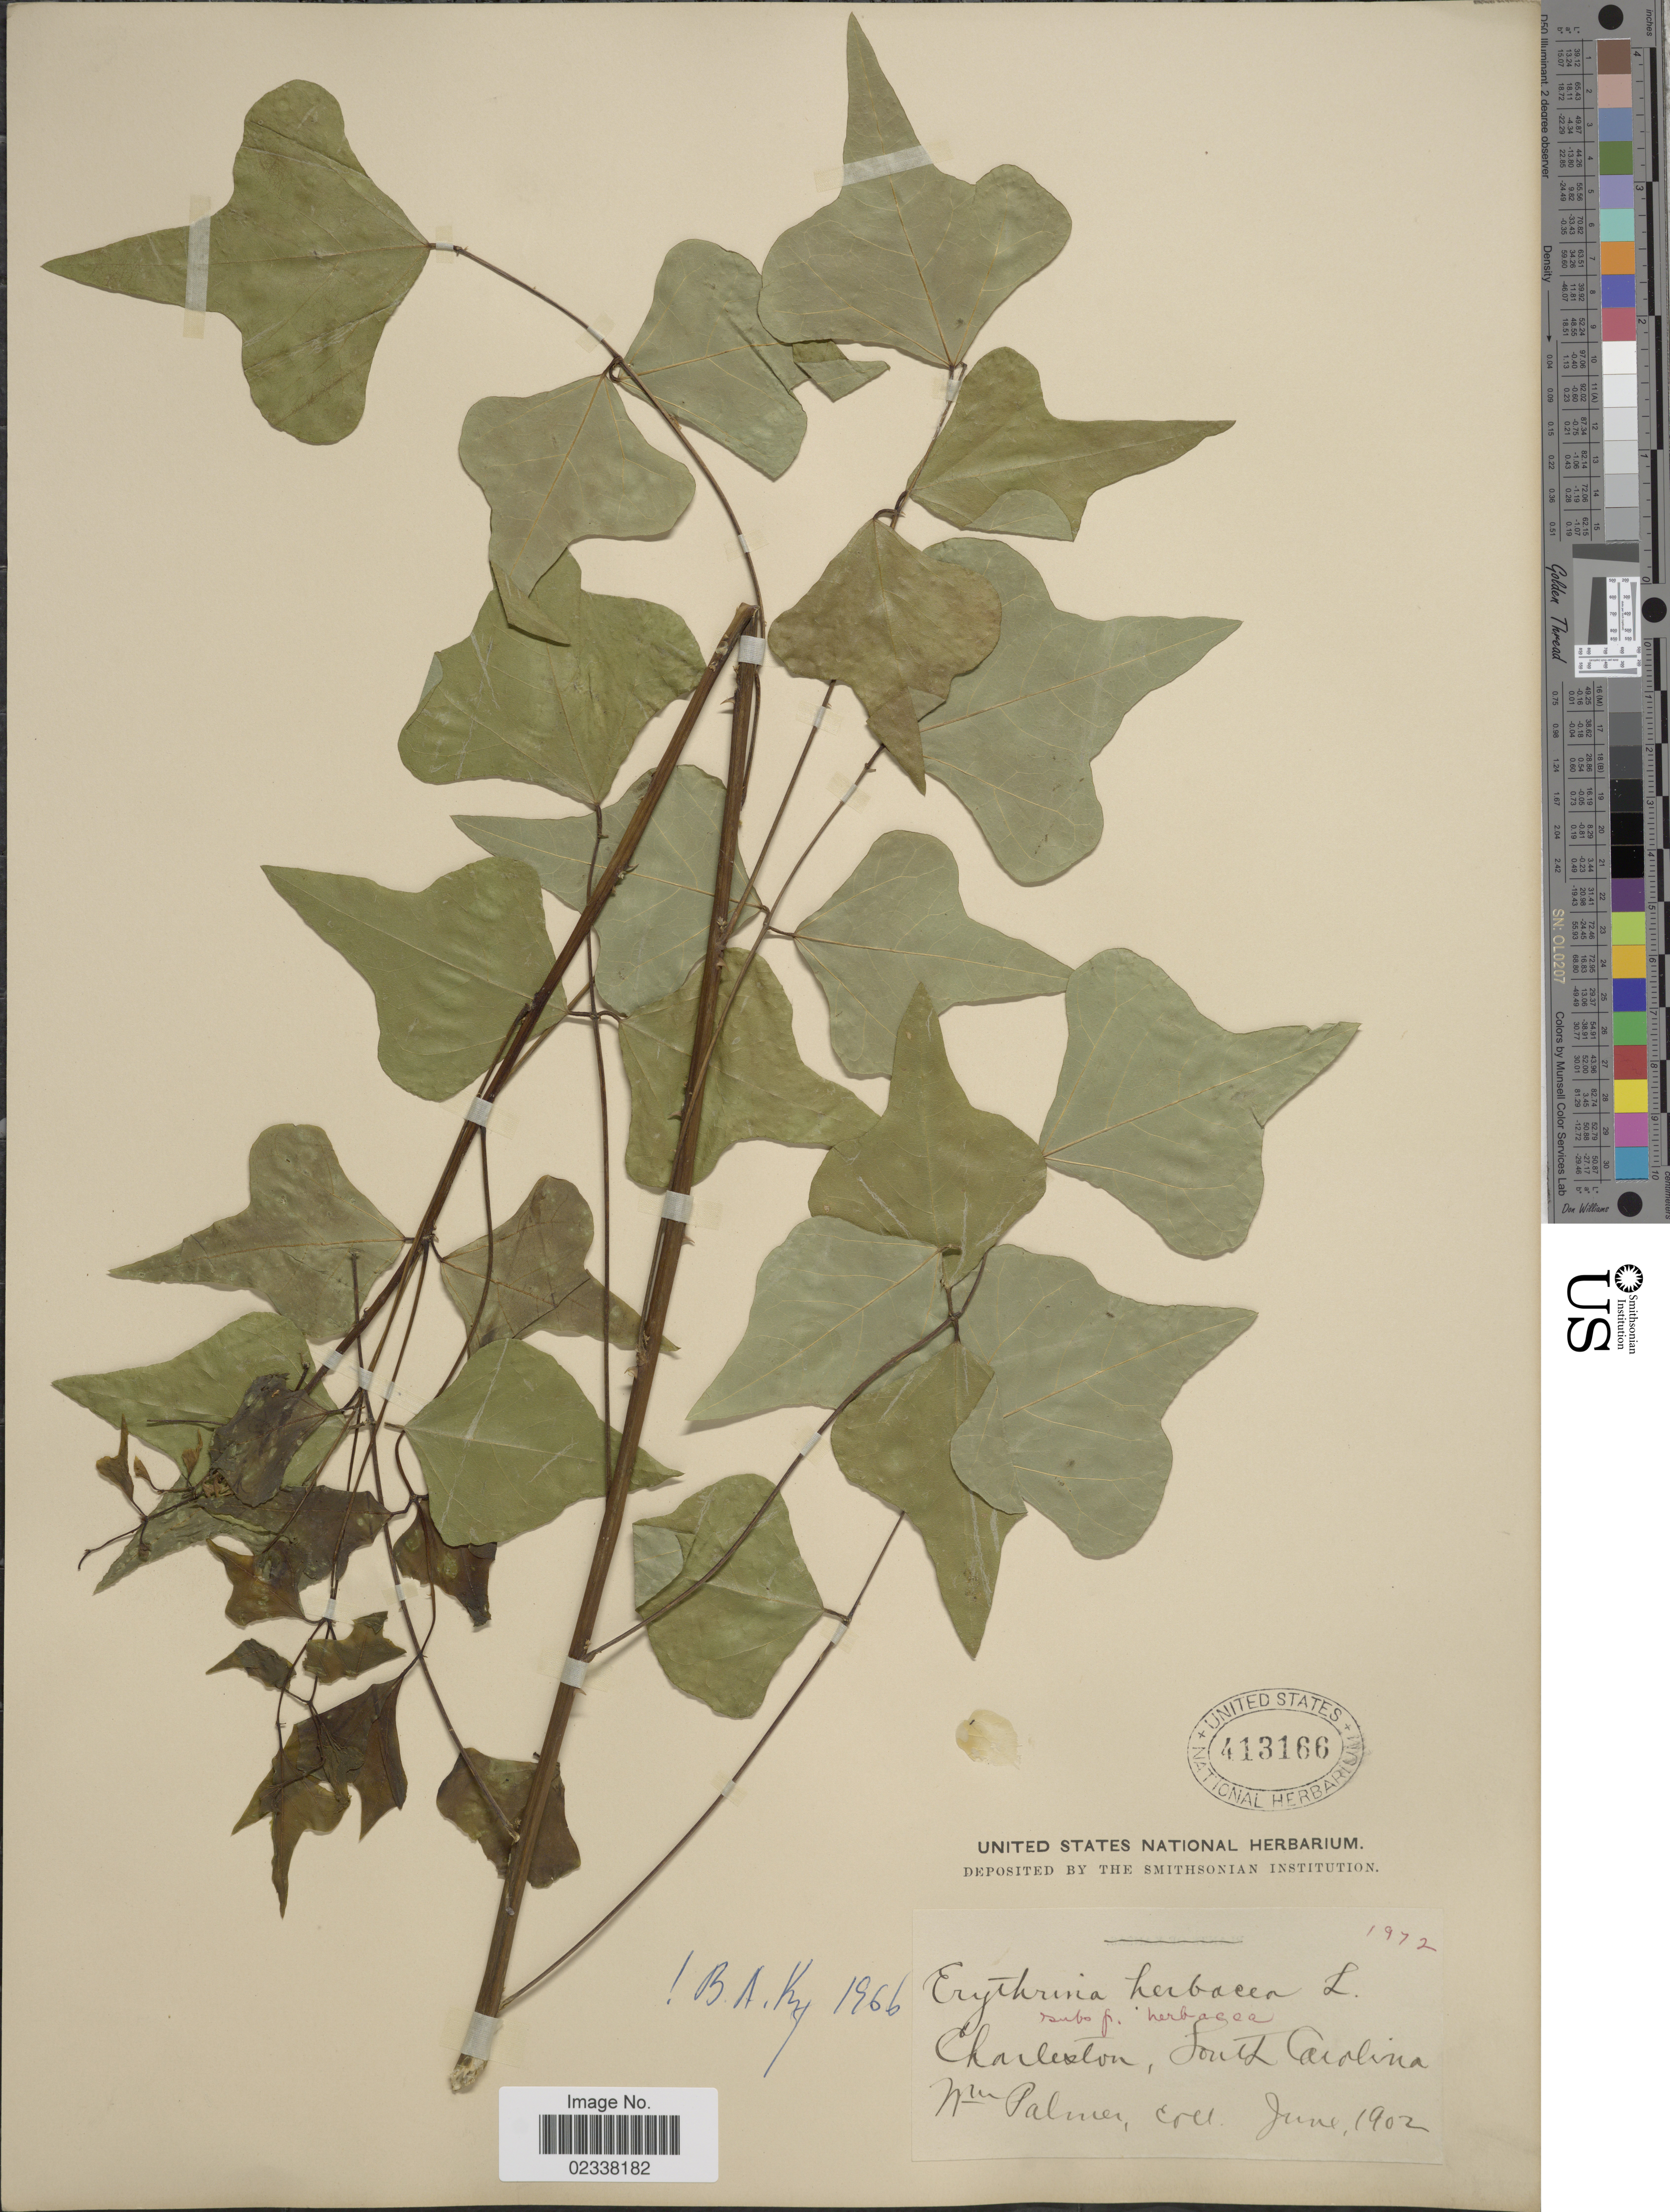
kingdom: Plantae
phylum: Tracheophyta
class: Magnoliopsida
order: Fabales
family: Fabaceae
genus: Erythrina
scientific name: Erythrina herbacea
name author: L.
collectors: W. Palmer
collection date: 1902-06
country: United States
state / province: South Carolina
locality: Charleston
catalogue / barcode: US 413166